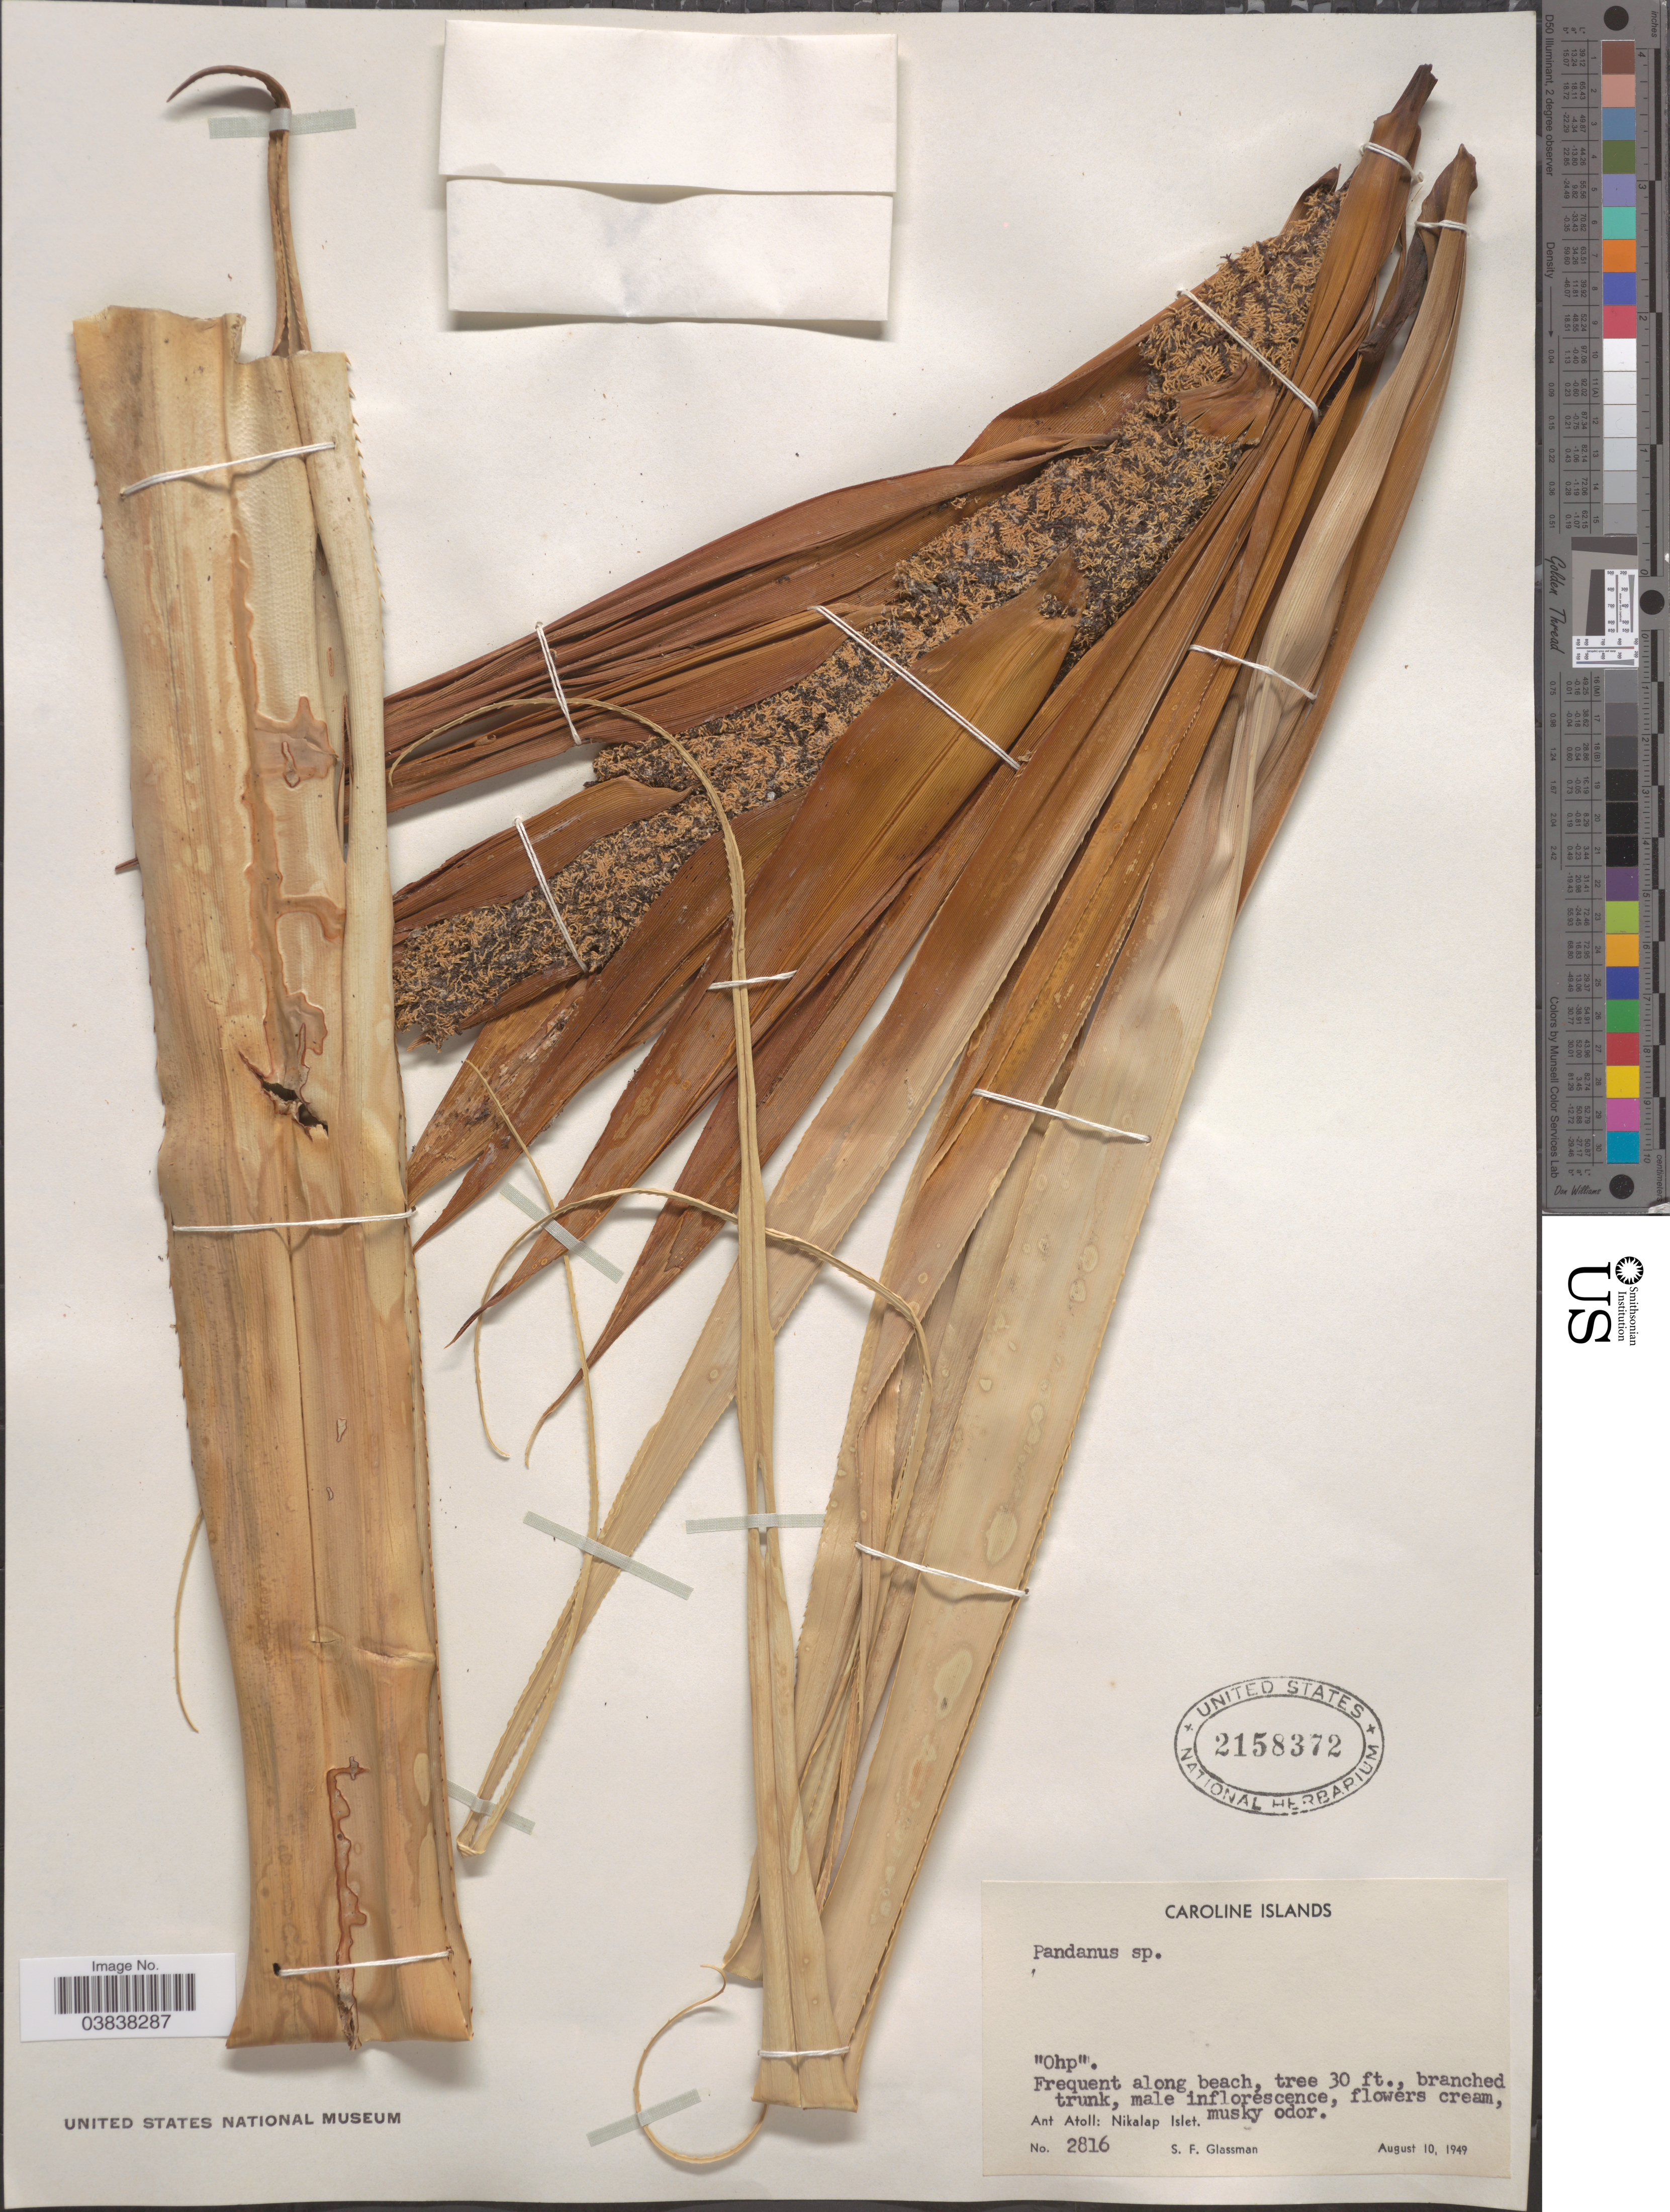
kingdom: Plantae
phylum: Tracheophyta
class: Liliopsida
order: Pandanales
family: Pandanaceae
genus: Pandanus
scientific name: Pandanus tectorius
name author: Parkinson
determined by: Strong, Mark T., (BOT), Smithsonian Institution - National Museum of Natural History (UNITED STATES)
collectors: S. F. Glassman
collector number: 2816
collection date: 1949-08-10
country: Micronesia, Federated States of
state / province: Pohnpei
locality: Caroline Islands. Ant Atoll: Nikalap Islet.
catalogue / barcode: US 2158372